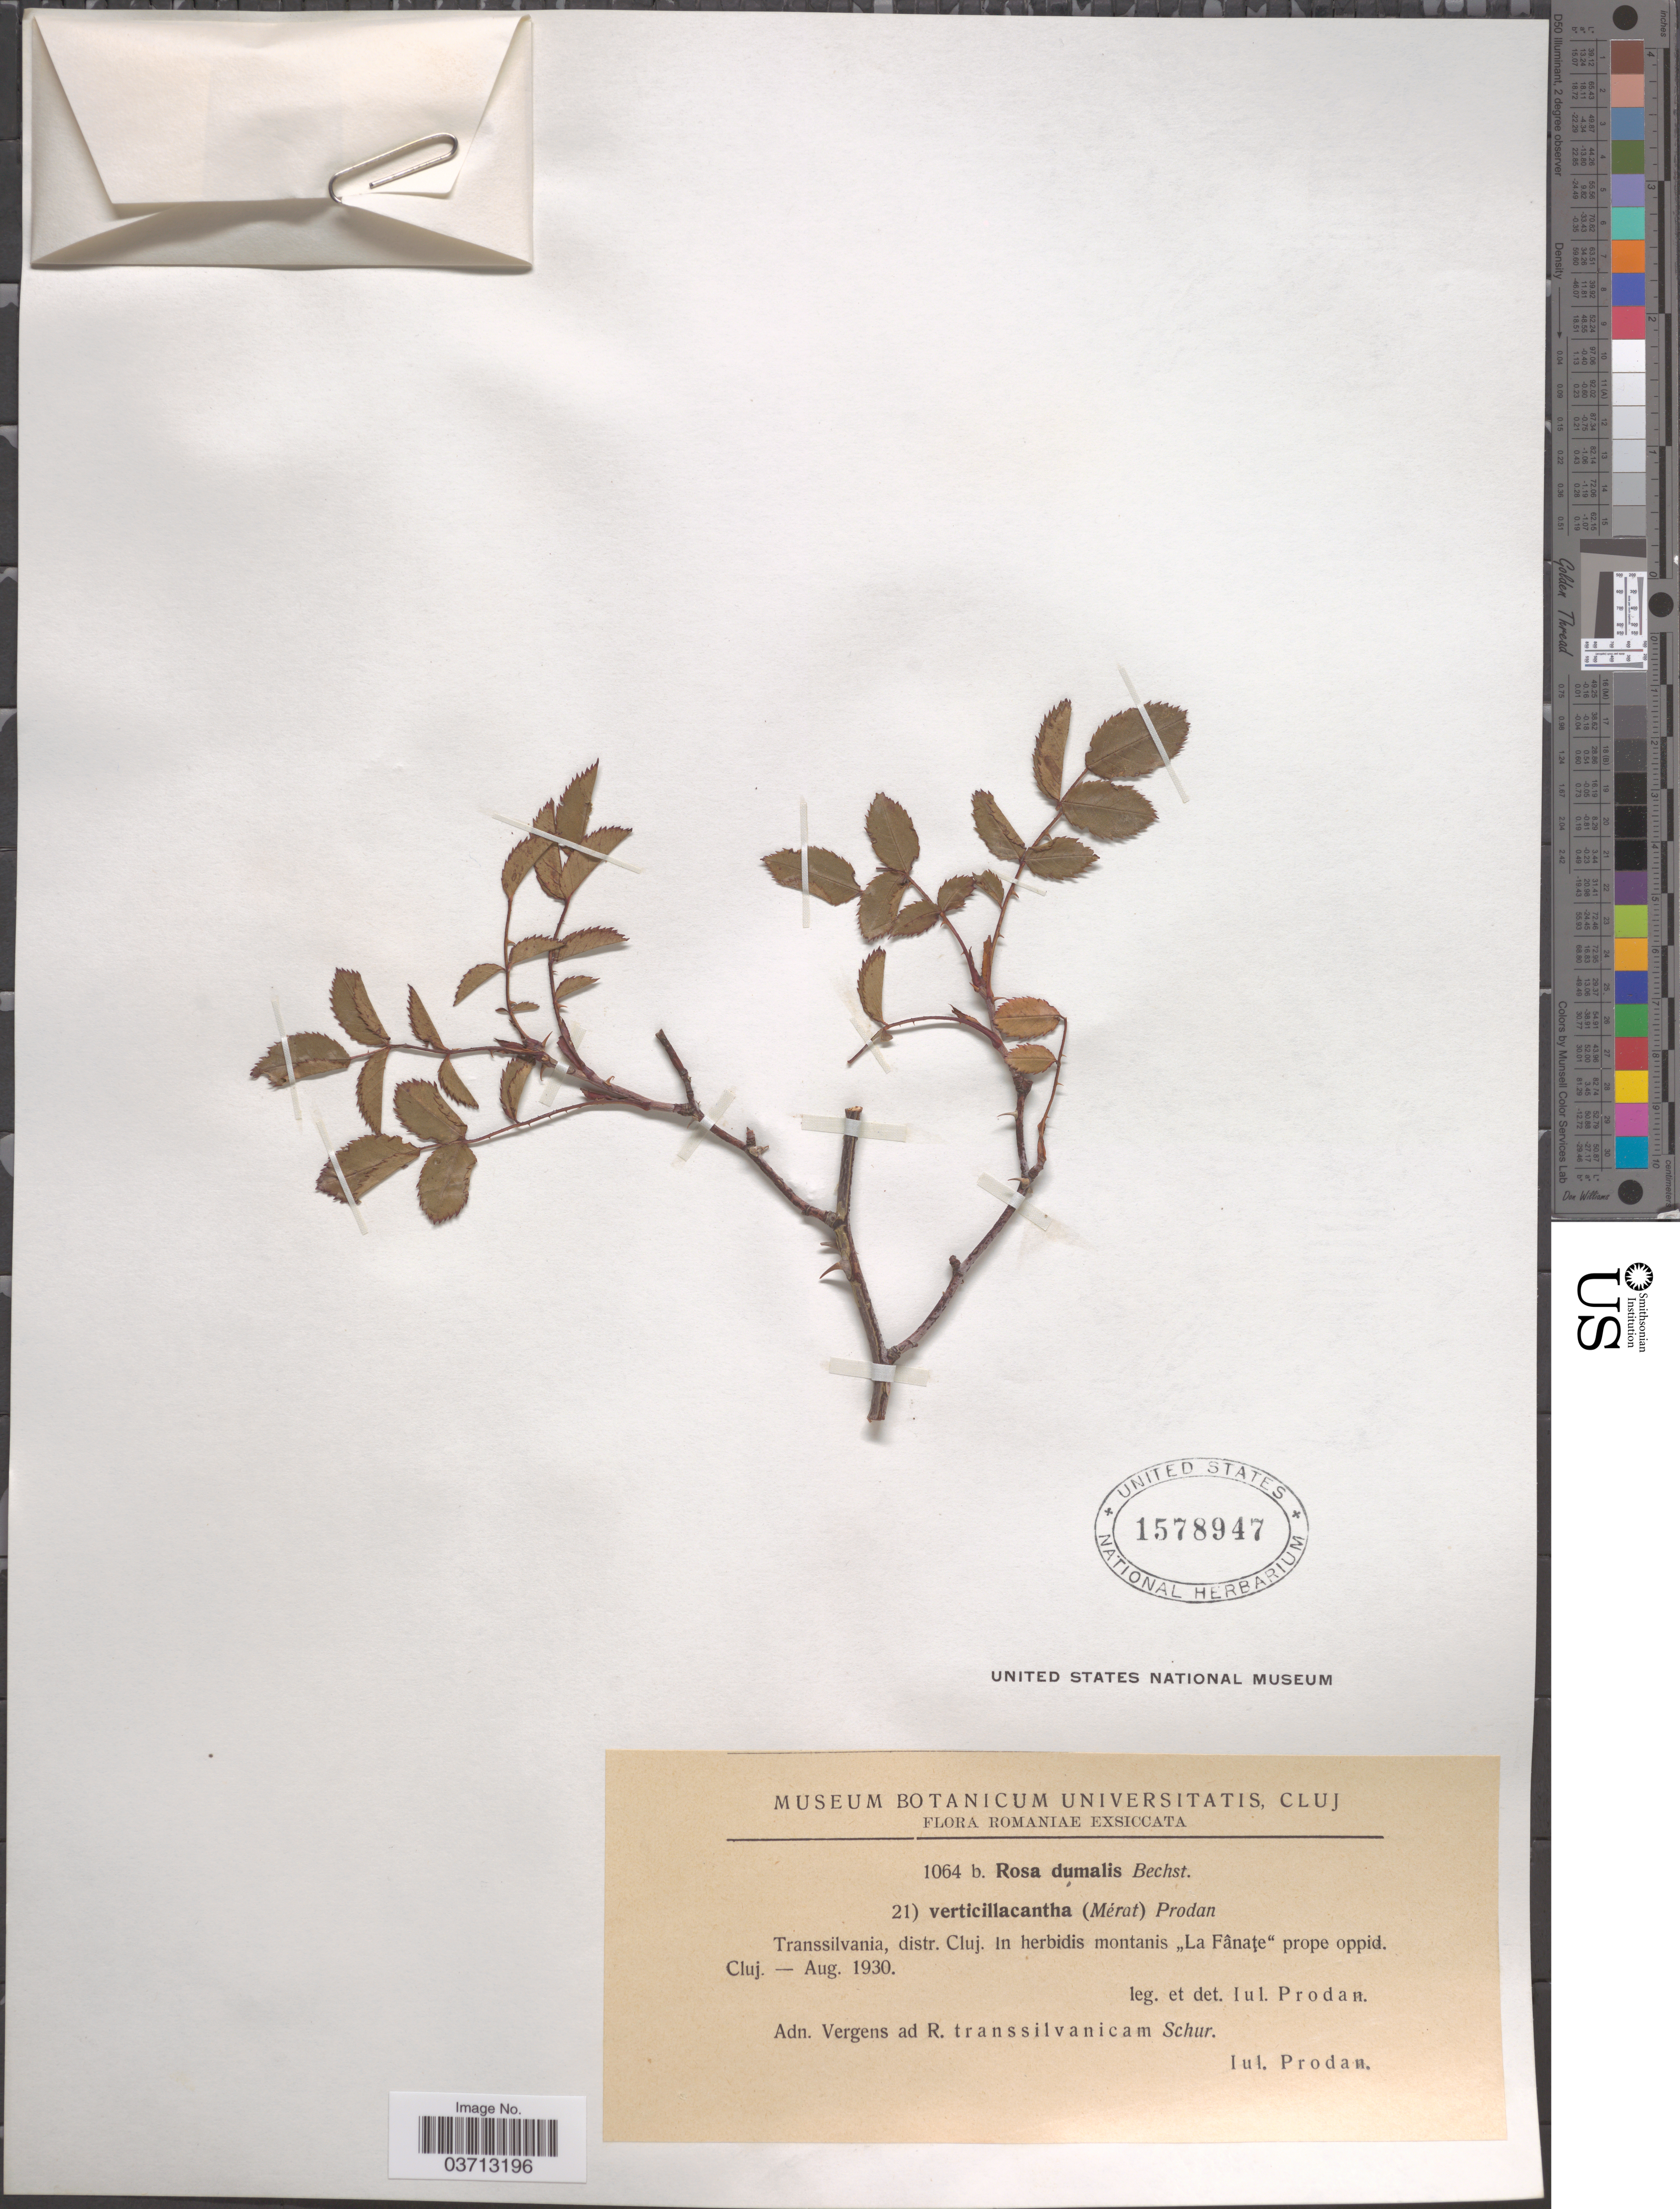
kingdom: Plantae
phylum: Tracheophyta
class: Magnoliopsida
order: Rosales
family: Rosaceae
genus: Rosa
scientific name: Rosa dumalis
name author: Bechst.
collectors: J. Prodan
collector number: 1064 b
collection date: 1930-08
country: Romania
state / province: Cluj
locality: Transsilvania, distr. Cluj. In herbidis montanis "La Fânaţe" prope oppid. Cluj.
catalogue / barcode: US 1578947